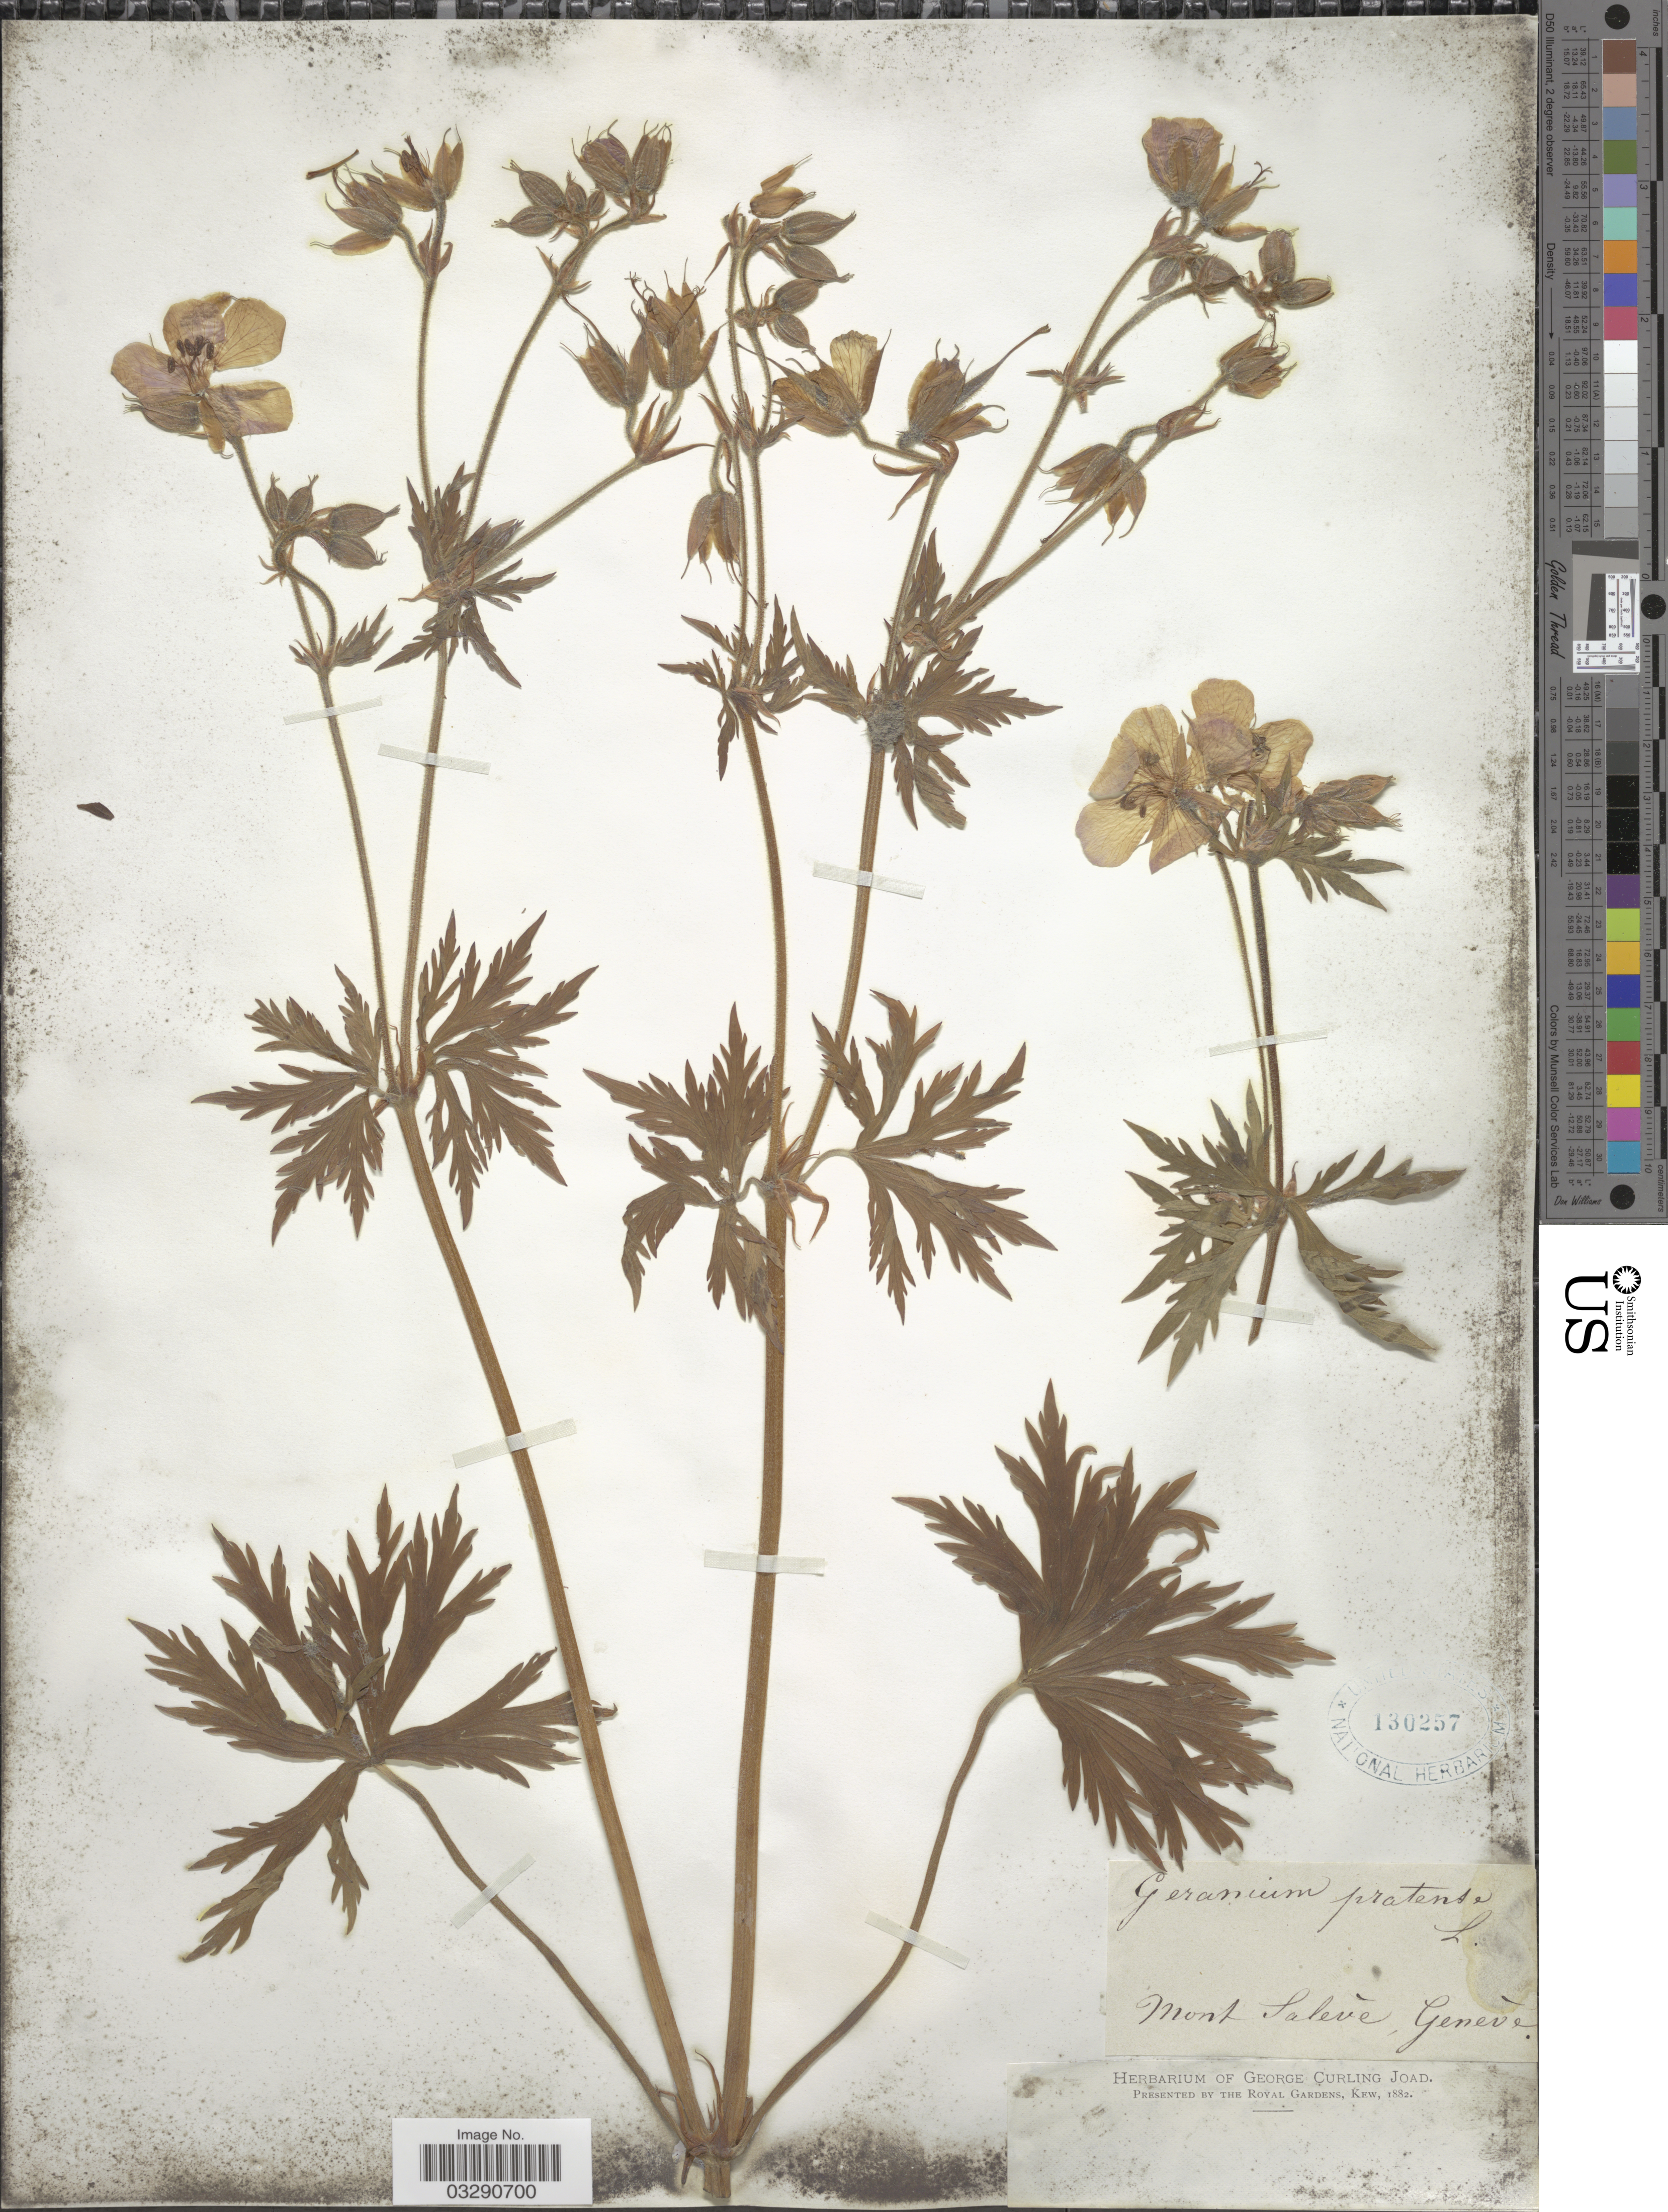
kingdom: Plantae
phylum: Tracheophyta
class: Magnoliopsida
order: Geraniales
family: Geraniaceae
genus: Geranium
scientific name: Geranium pratense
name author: L.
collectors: ex herb. George Curling Joad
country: Switzerland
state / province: Genève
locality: Mont Salevé, Genevé.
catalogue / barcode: US 130257